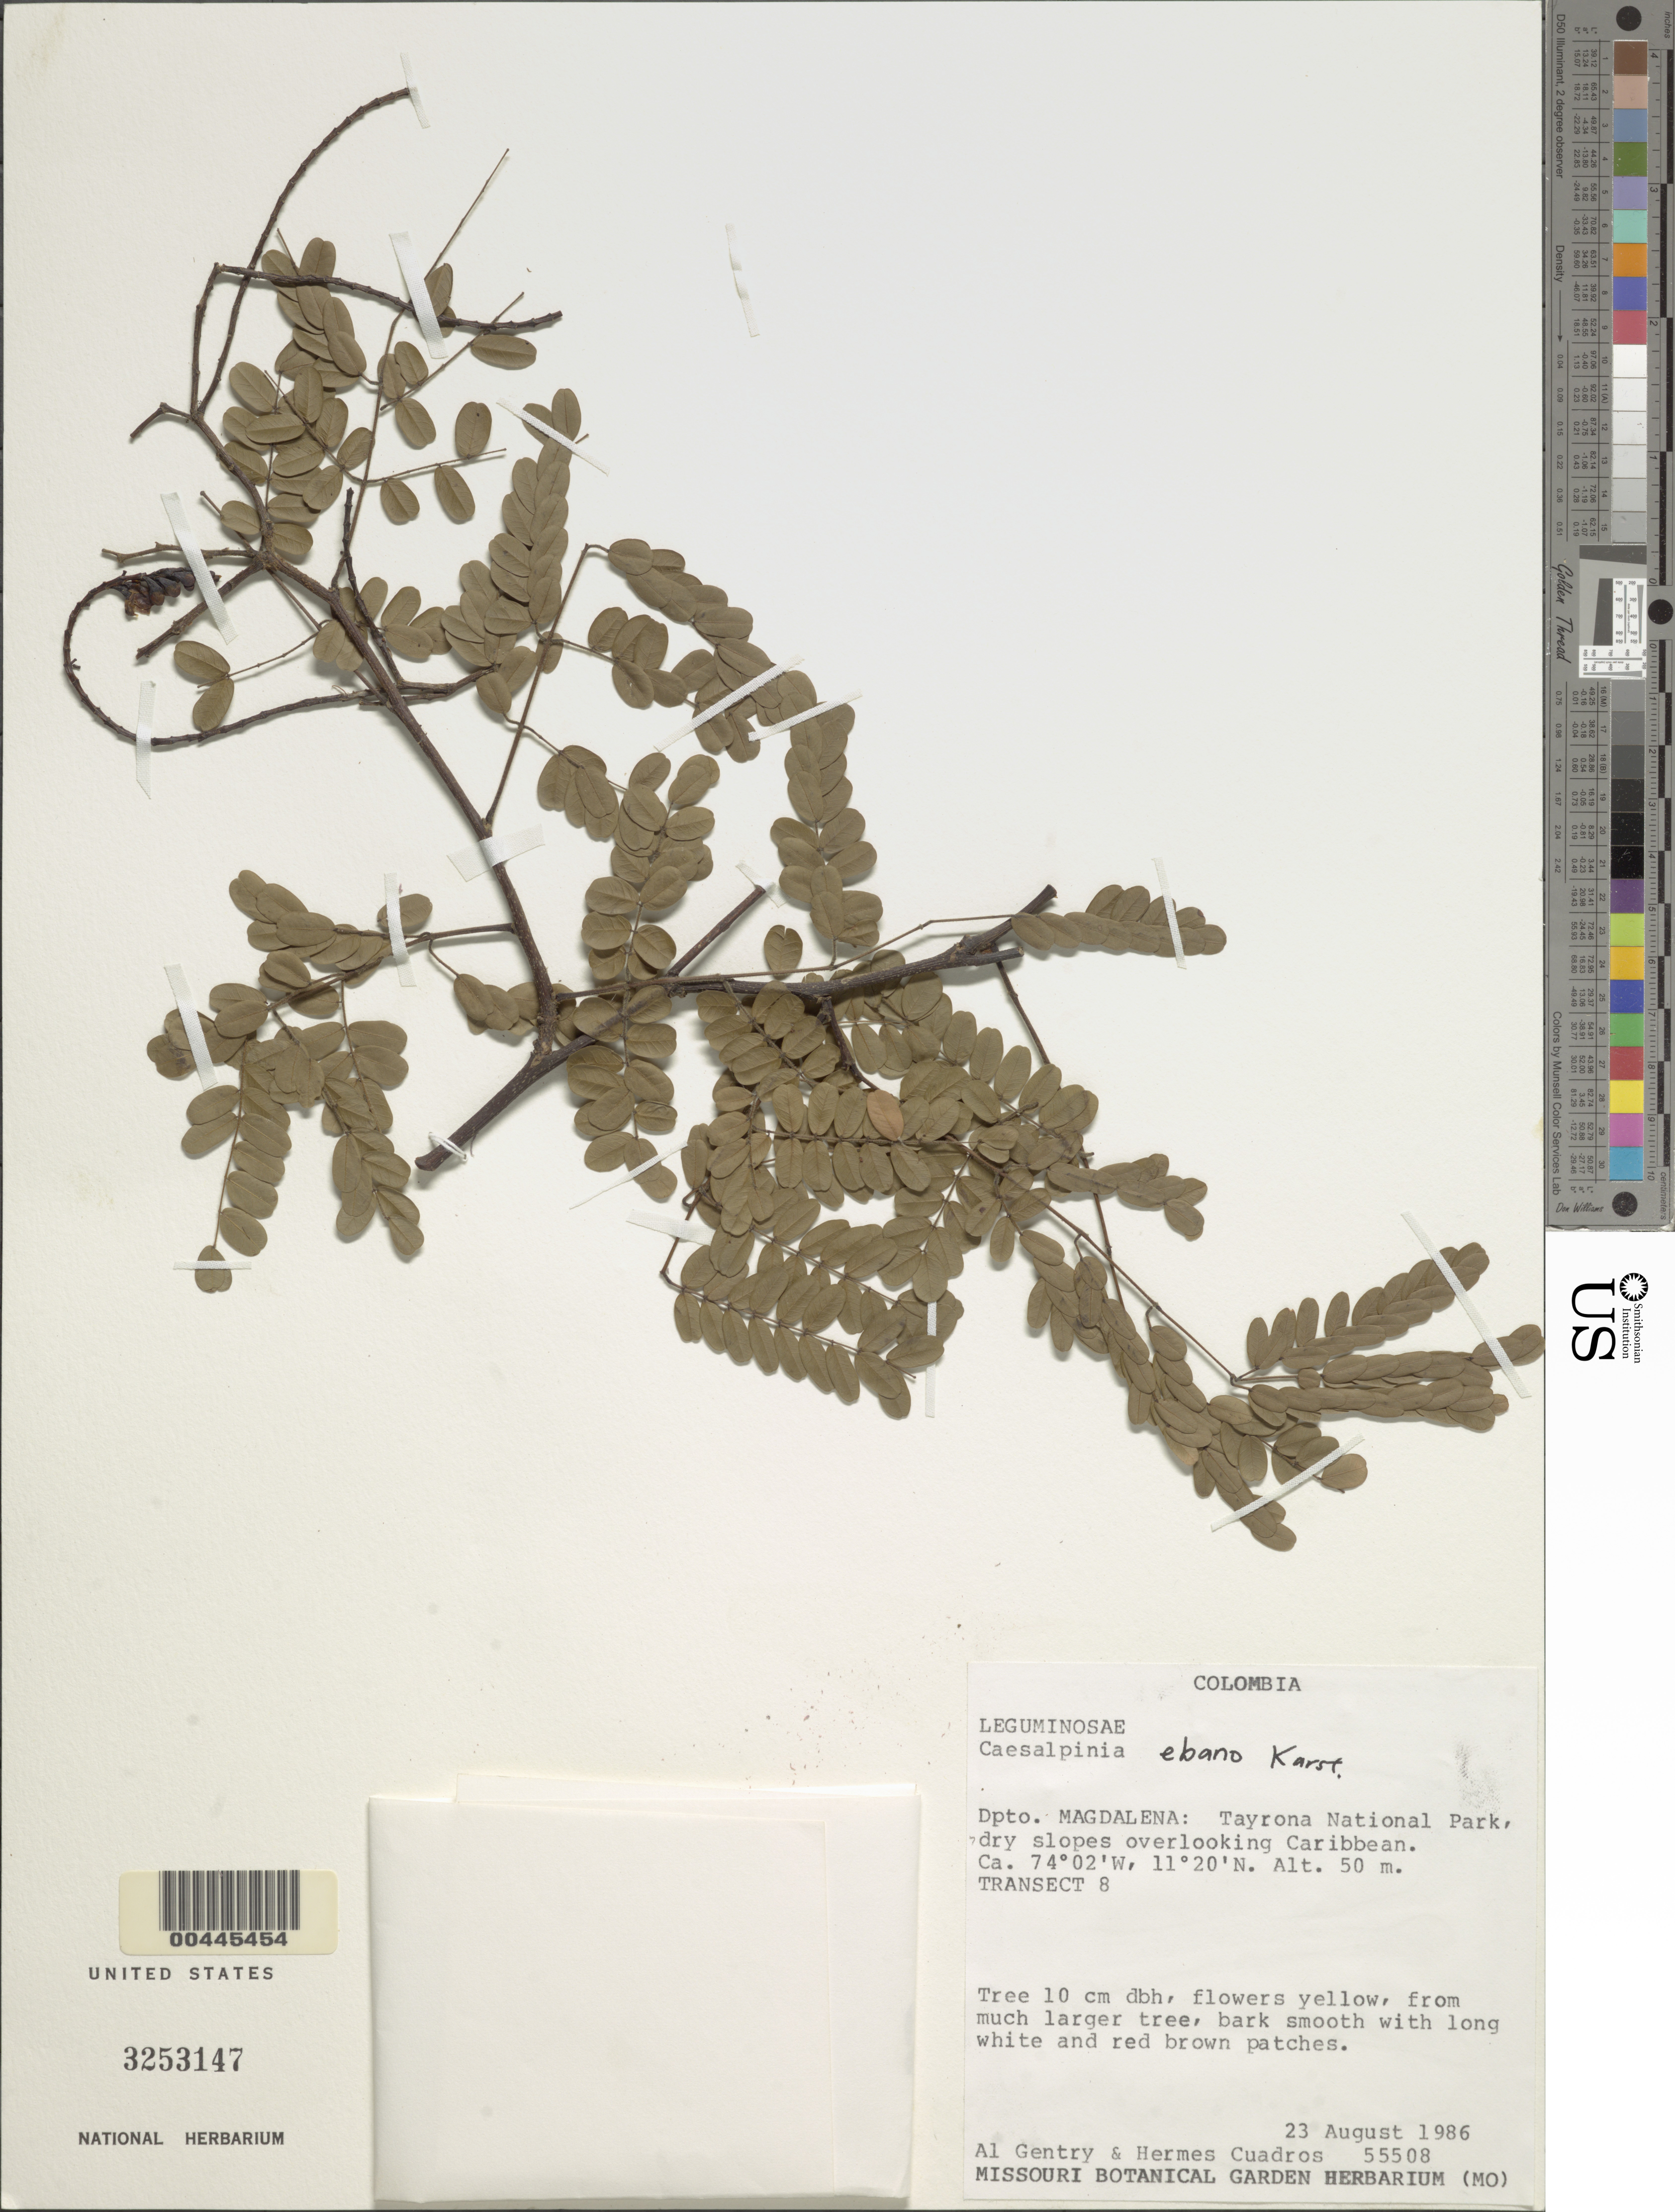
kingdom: Plantae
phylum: Tracheophyta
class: Magnoliopsida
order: Fabales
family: Fabaceae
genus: Libidibia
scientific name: Libidibia punctata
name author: (Willd.) Britton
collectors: A. H. Gentry & H. Cuadros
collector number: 55508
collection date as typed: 23 Aug 1986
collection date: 1986-08-23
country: Colombia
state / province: Magdalena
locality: Tayrona National Park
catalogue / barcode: US 3253147